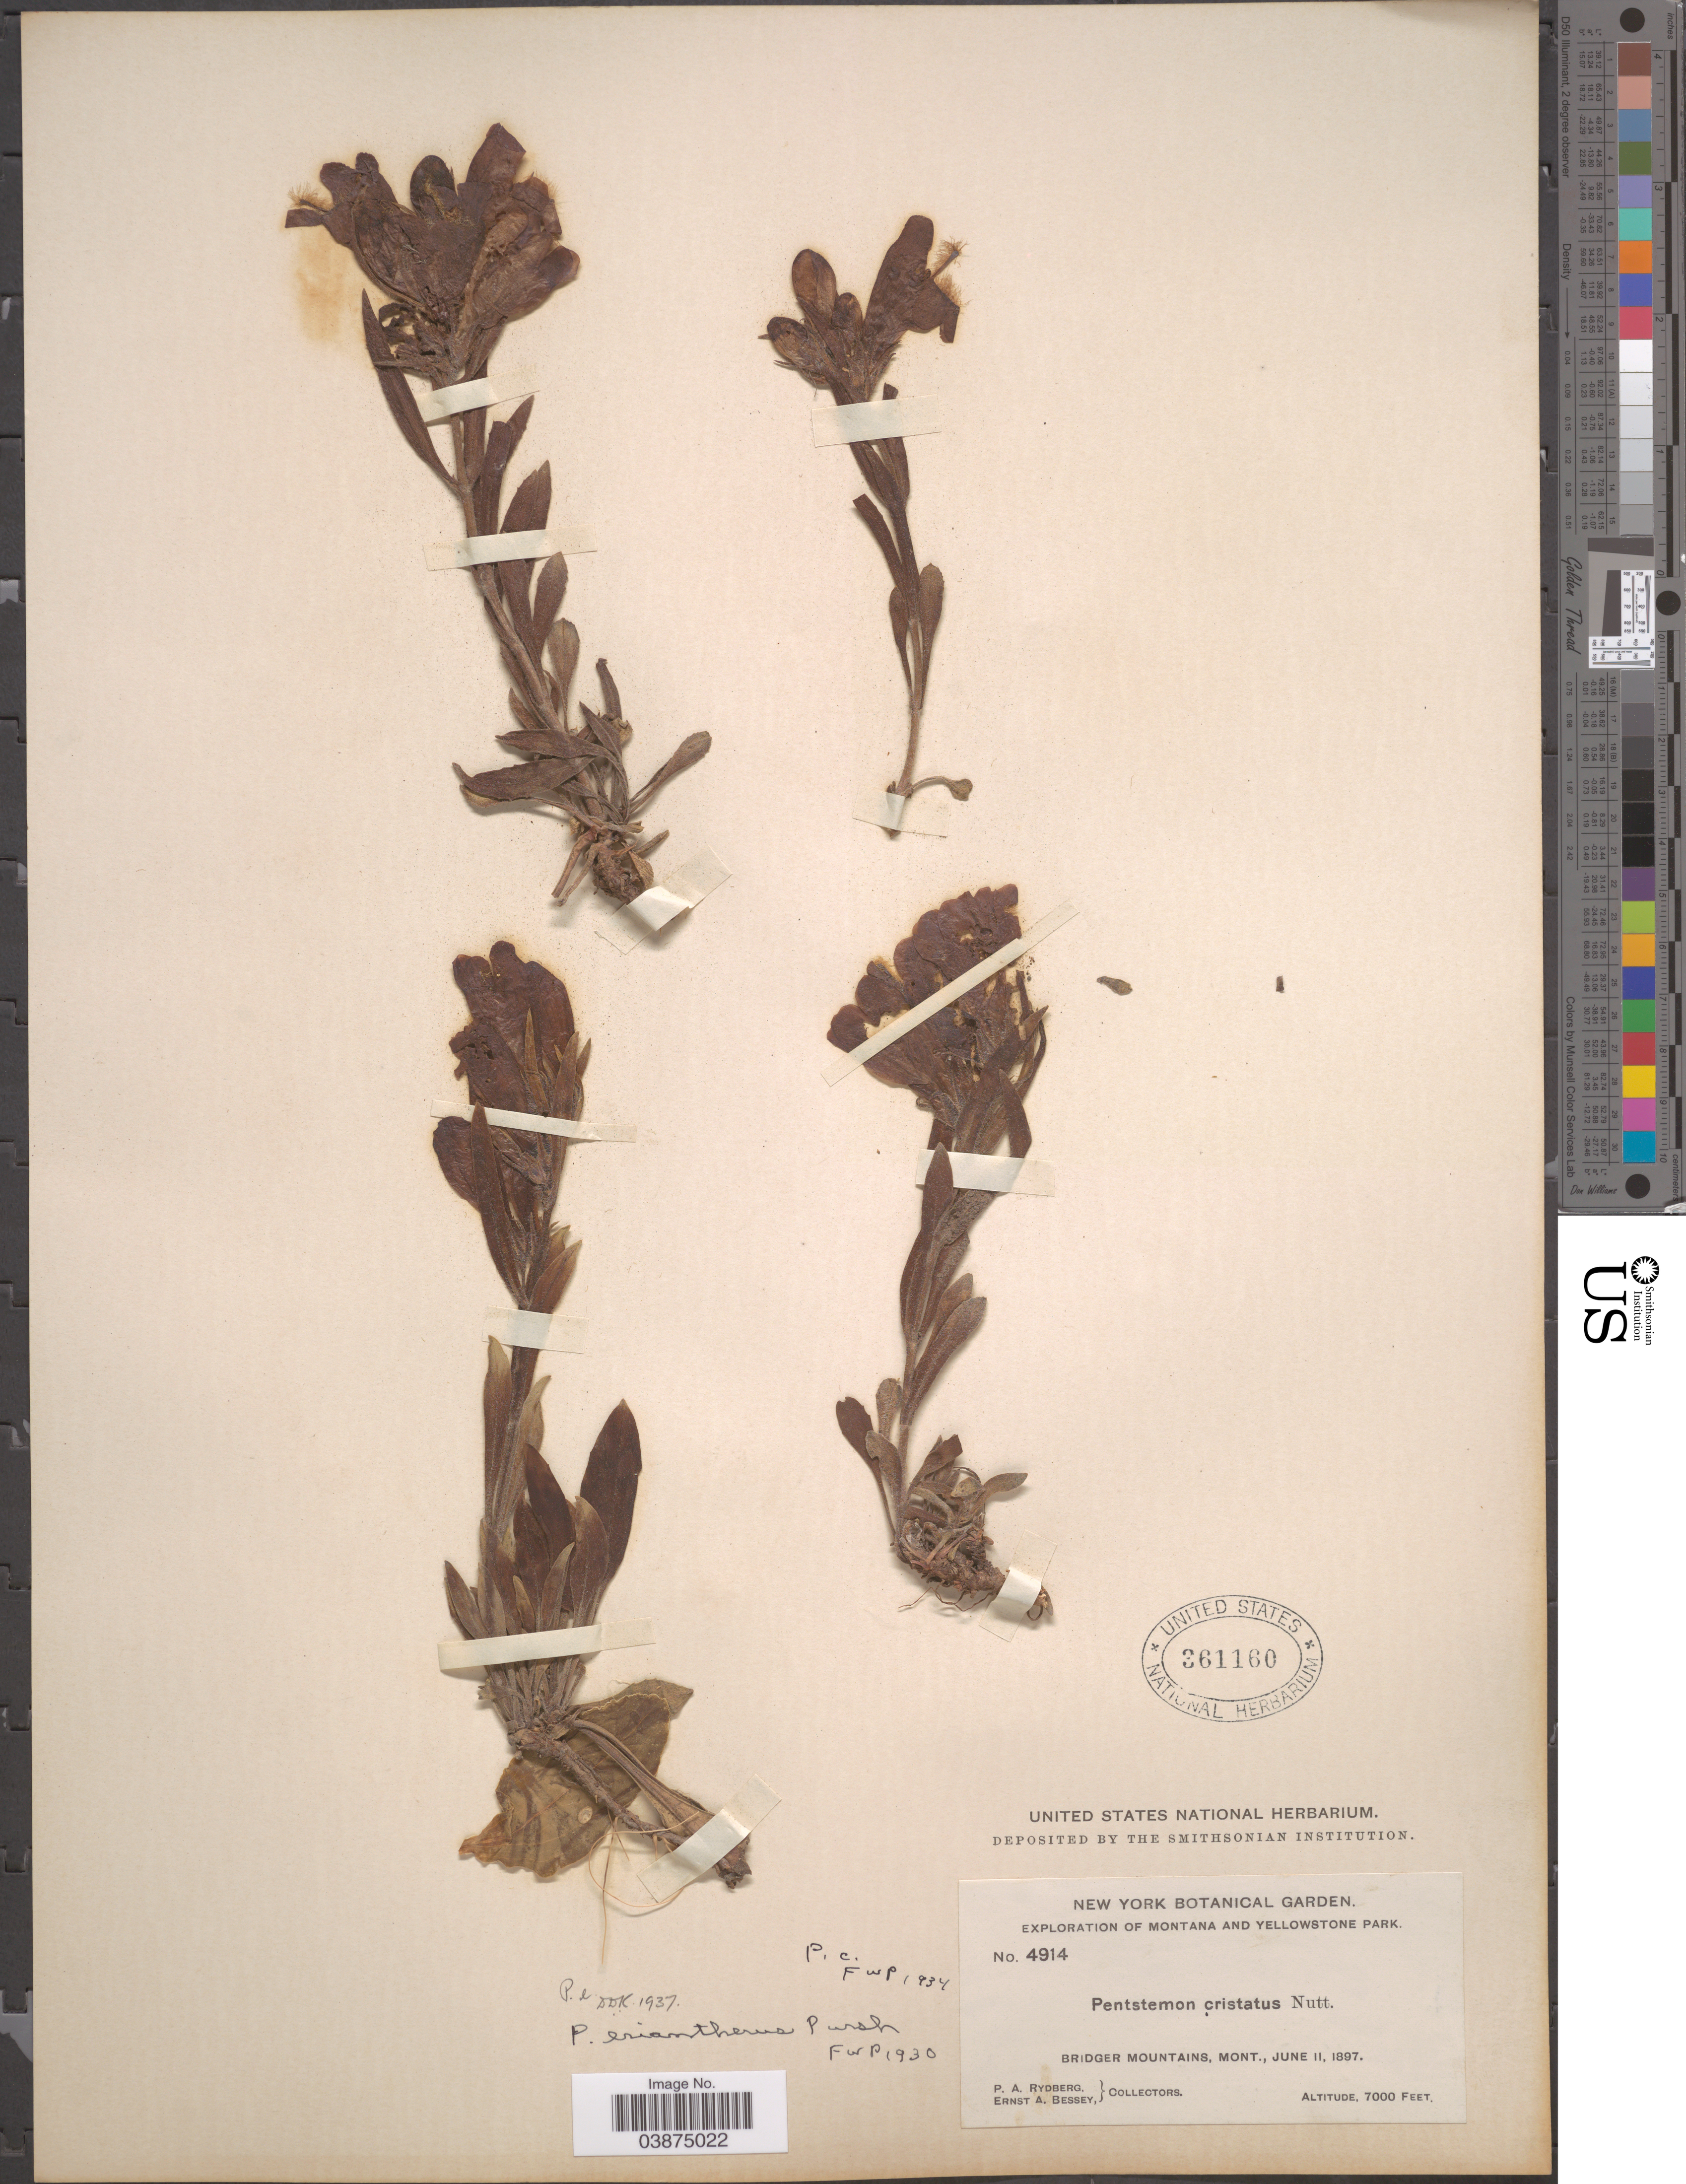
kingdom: Plantae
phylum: Tracheophyta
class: Magnoliopsida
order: Lamiales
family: Plantaginaceae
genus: Penstemon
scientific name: Penstemon eriantherus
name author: Pursh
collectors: P. A. Rydberg & E. A. Bessey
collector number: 4914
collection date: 1897-06-11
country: United States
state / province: Montana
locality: Yellowstone Park. Bridger Mountains.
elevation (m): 2134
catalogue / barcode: US 361160